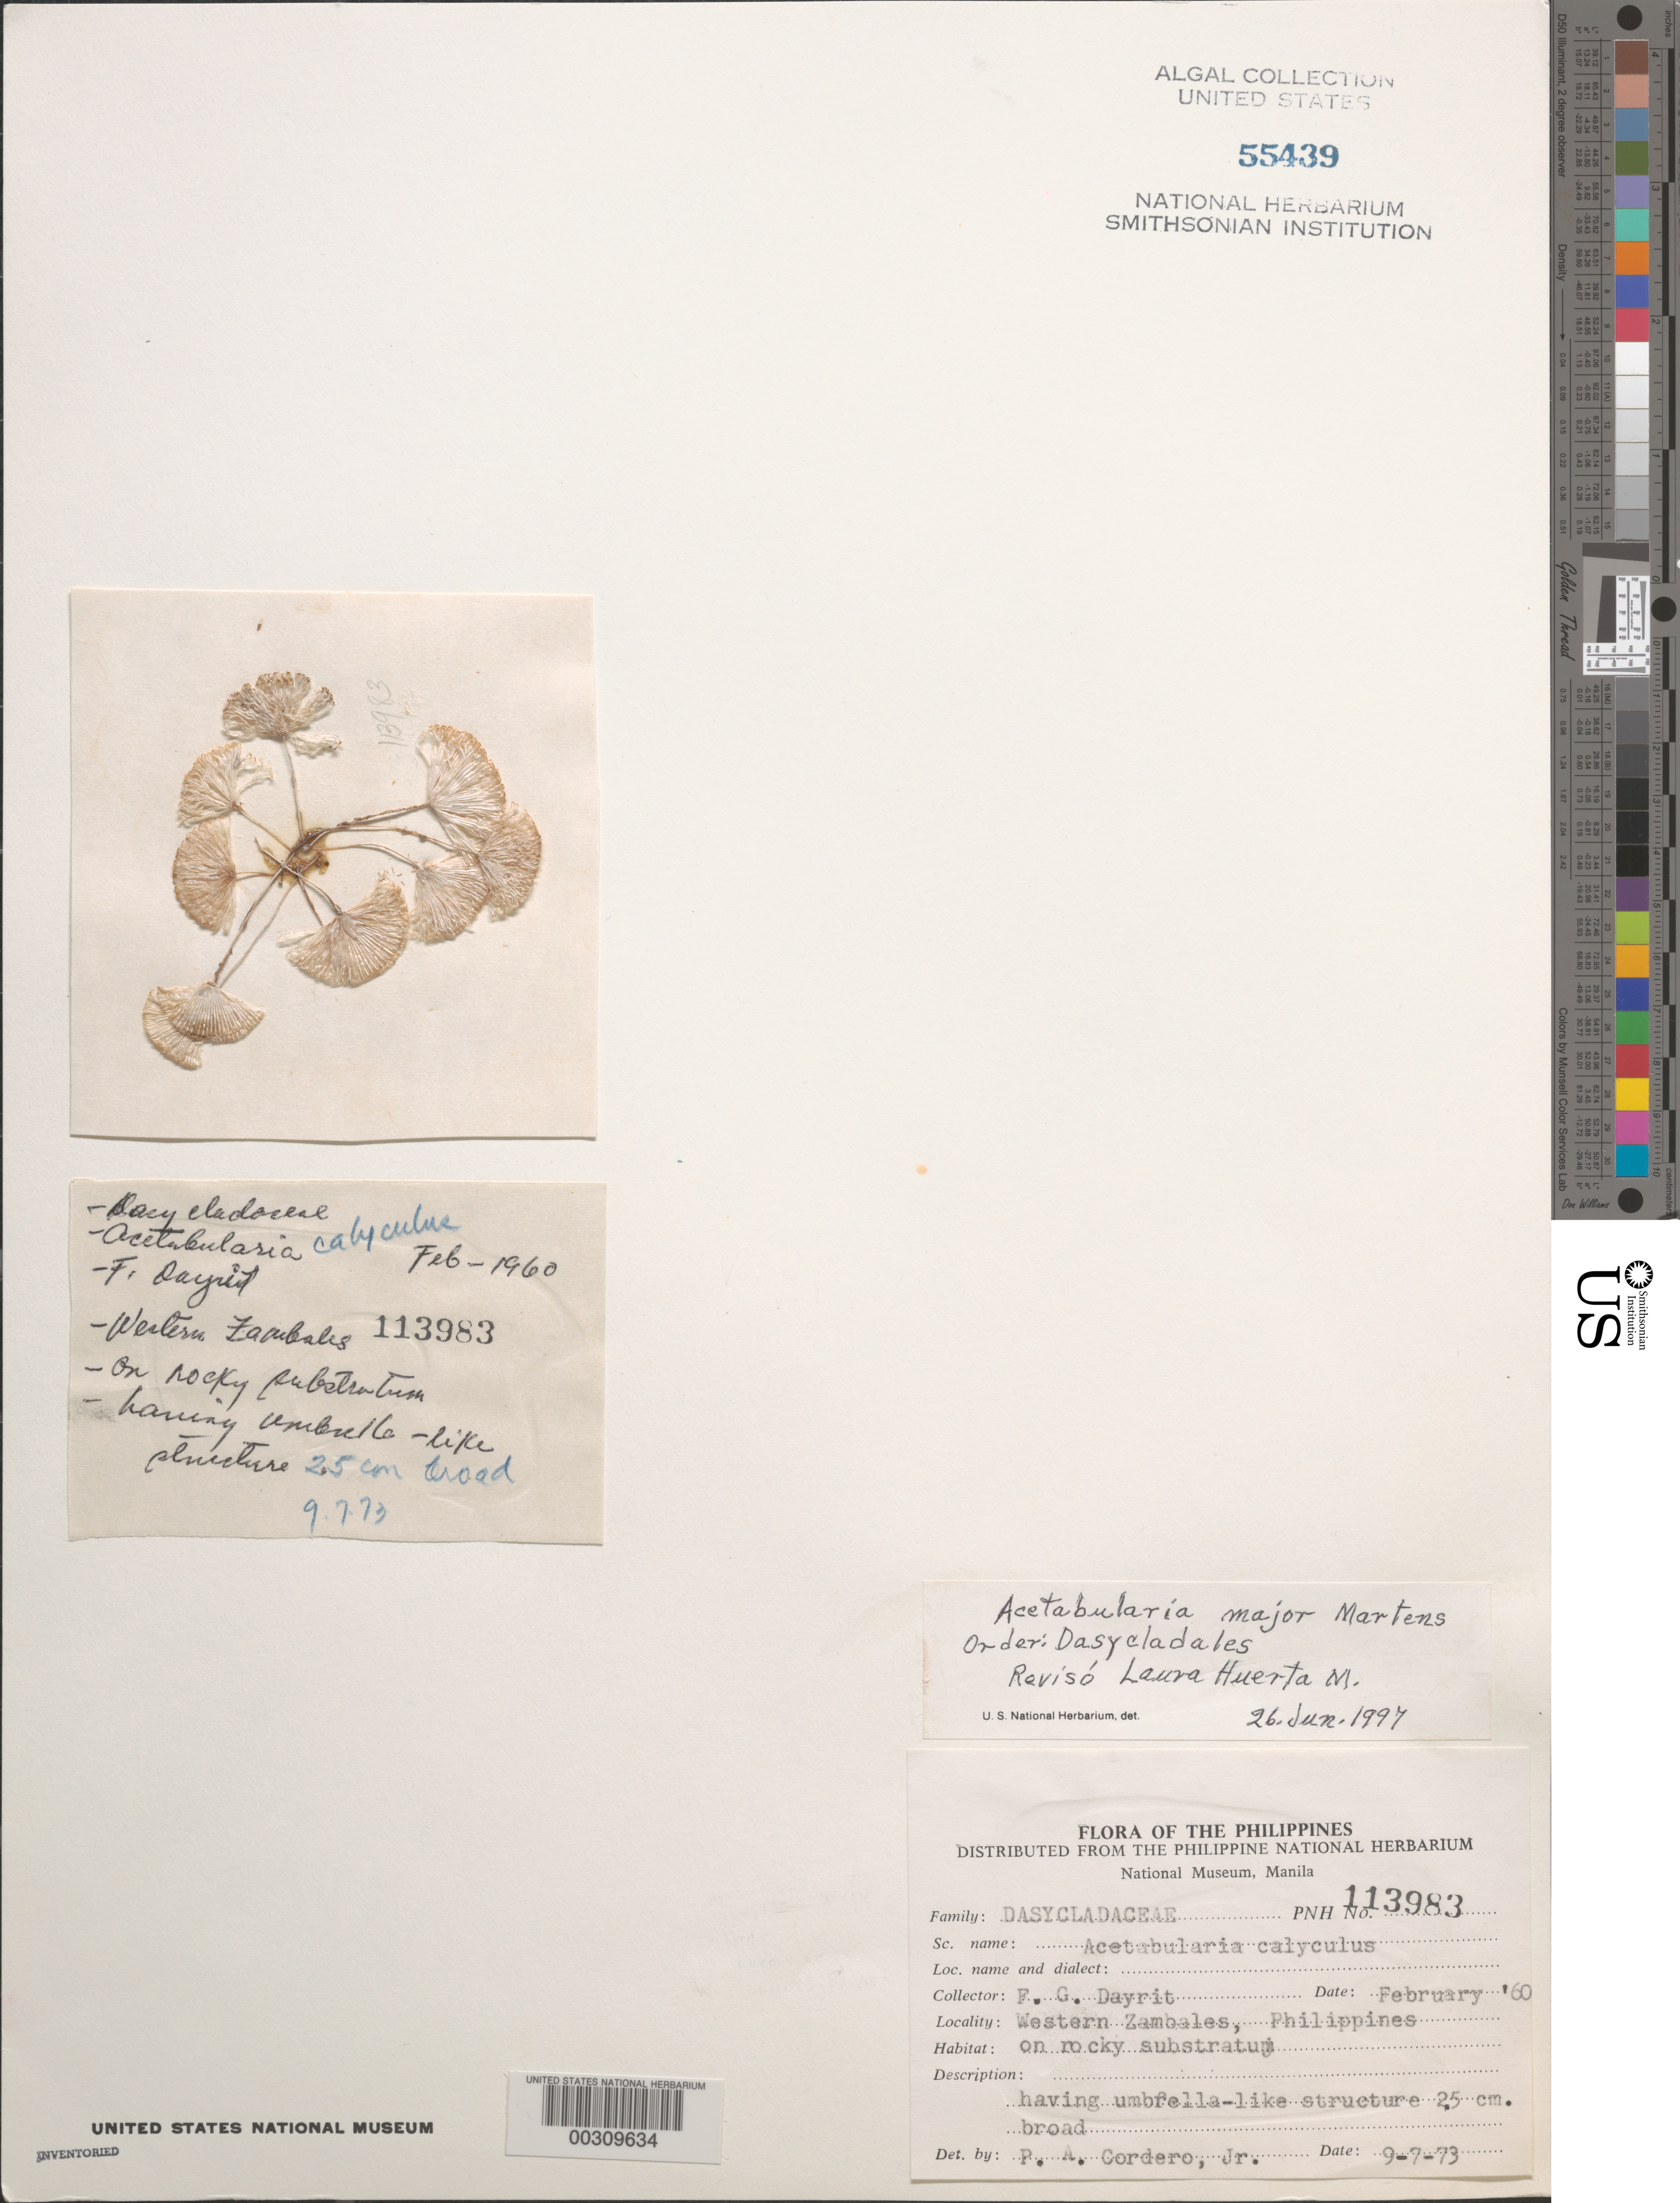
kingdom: Plantae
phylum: Chlorophyta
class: Ulvophyceae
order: Dasycladales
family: Polyphysaceae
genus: Acetabularia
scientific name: Acetabularia calyculus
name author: J.V.Lamouroux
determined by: Cordero, P. A., Jr.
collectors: F. Dayrit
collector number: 113983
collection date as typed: Feb 1960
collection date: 1960-02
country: Philippines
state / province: Central Luzon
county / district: Zambales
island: Luzon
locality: Western Zambales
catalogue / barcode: US 55439